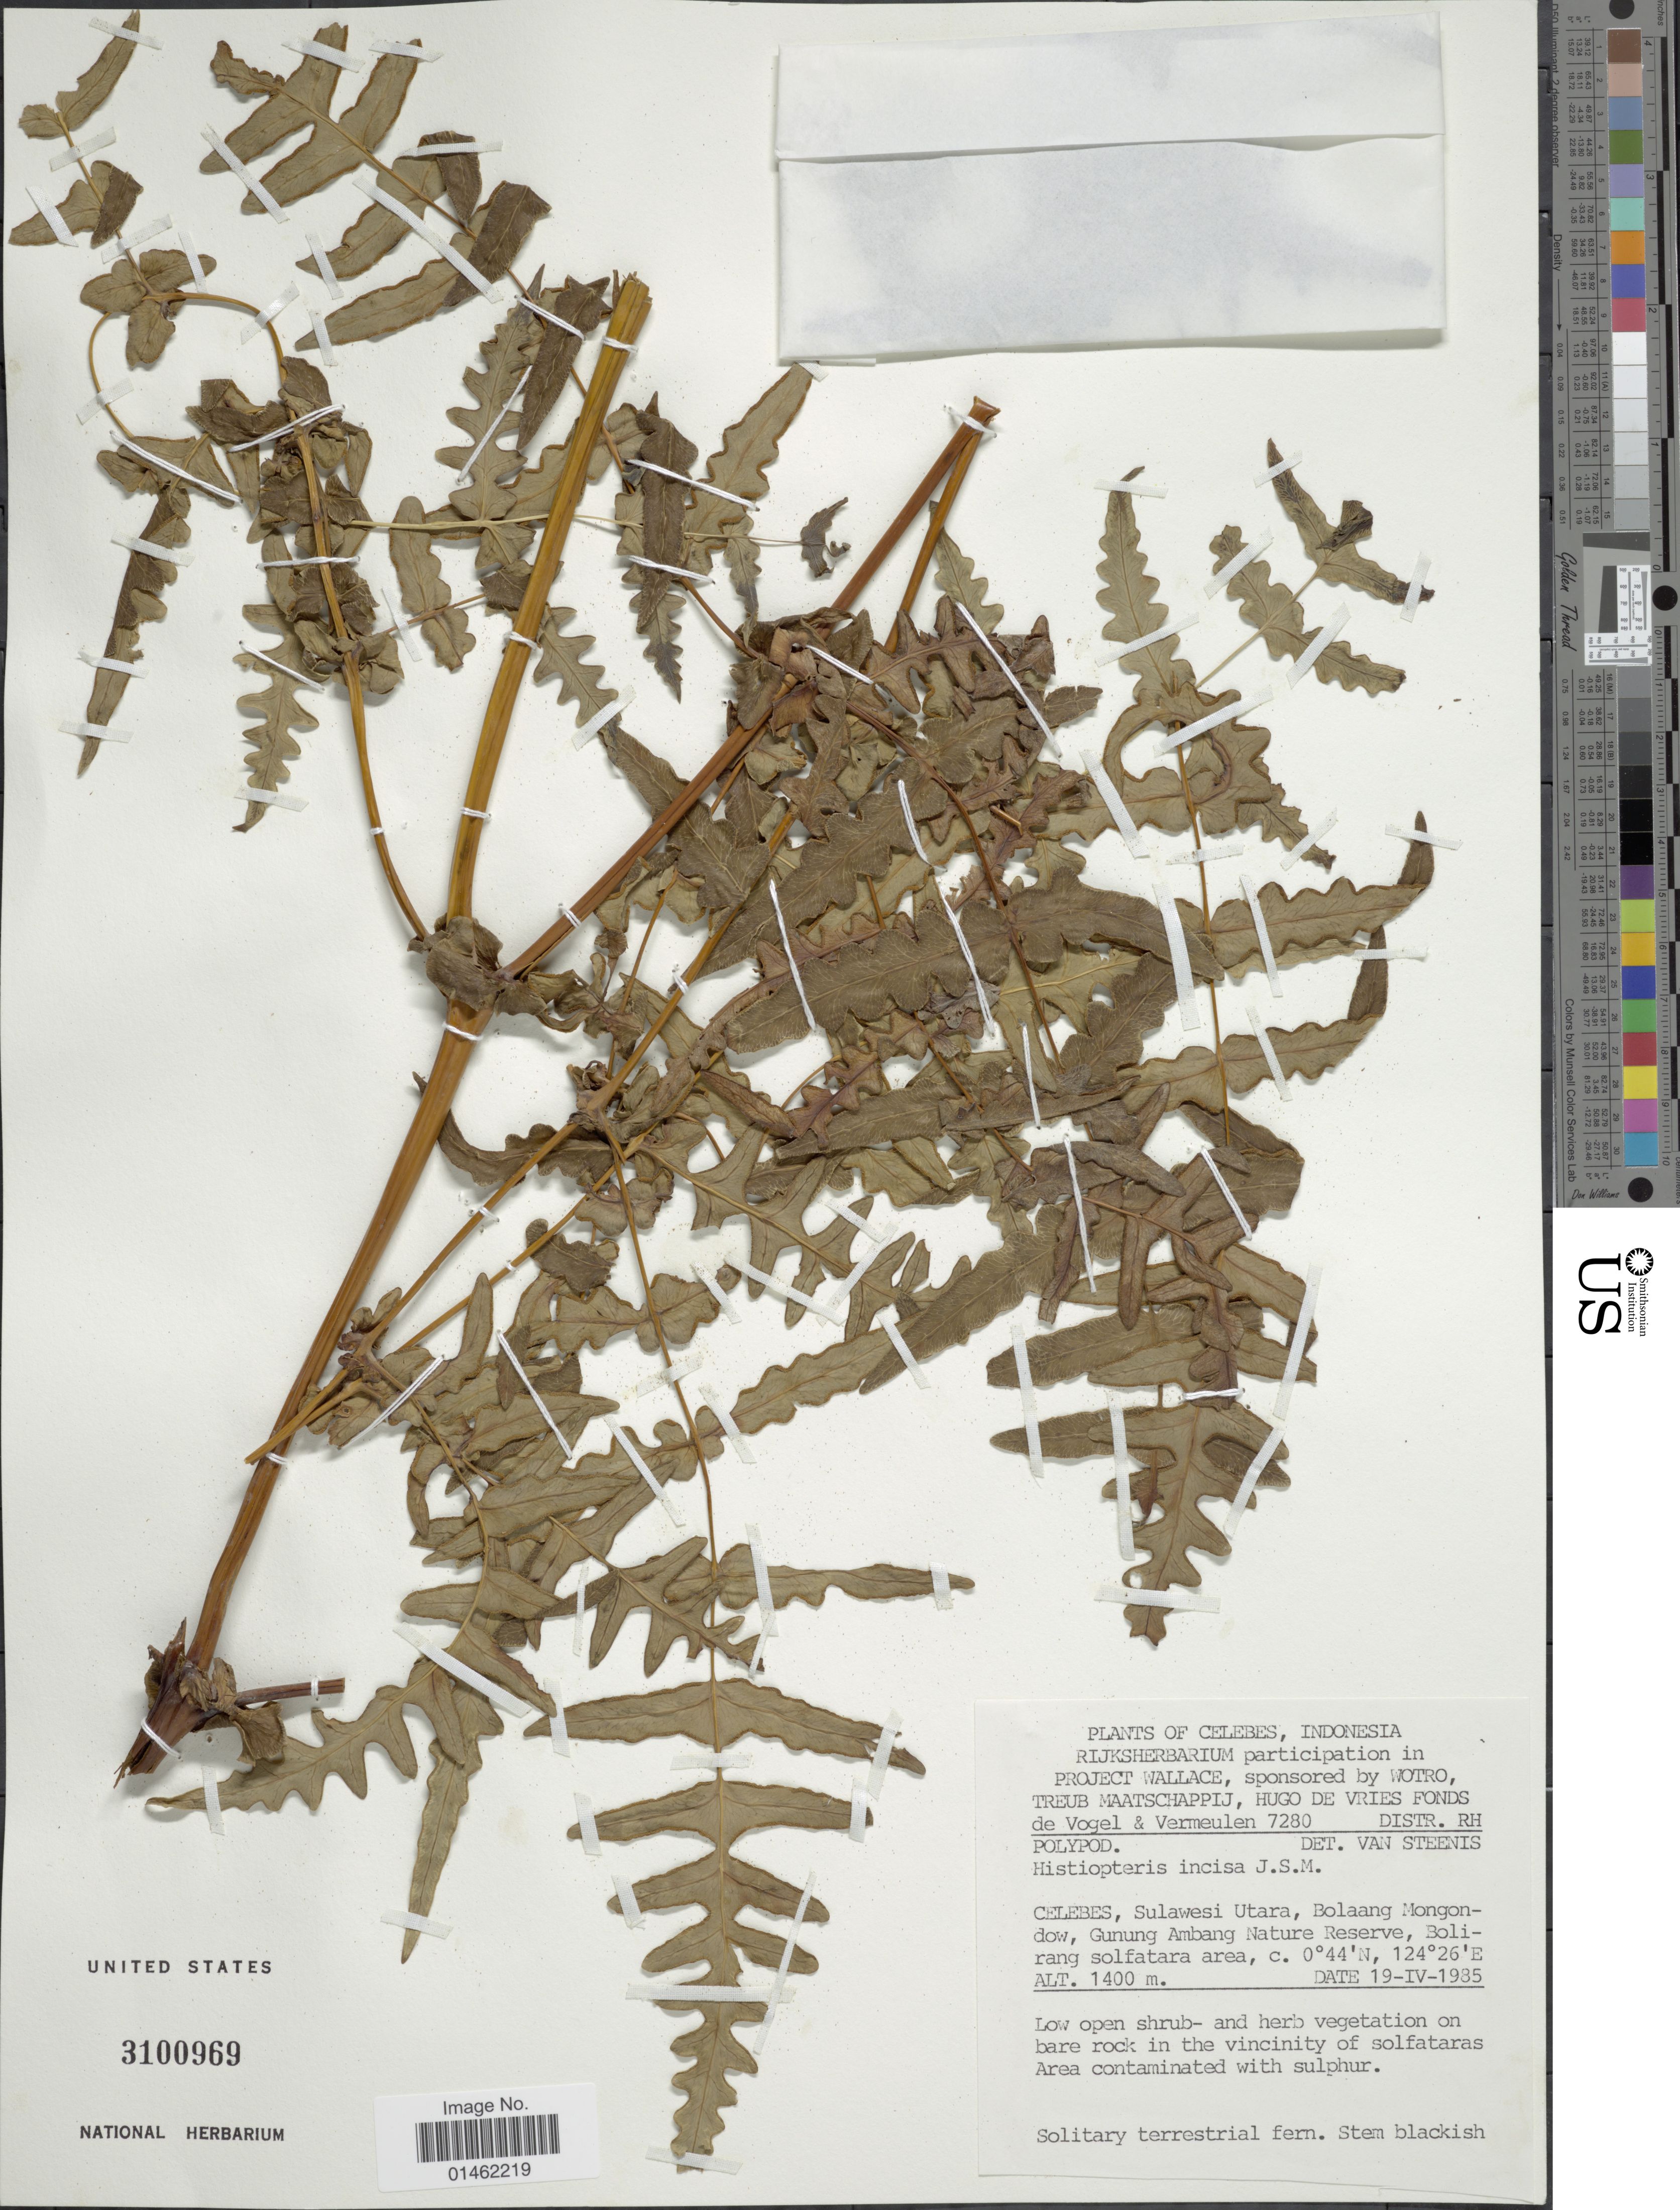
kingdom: Plantae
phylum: Tracheophyta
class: Polypodiopsida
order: Polypodiales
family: Dennstaedtiaceae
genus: Histiopteris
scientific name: Histiopteris incisa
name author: (Thunb.) J. Sm.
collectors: De Vogel & Vermeulen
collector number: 7280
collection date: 1985-04-19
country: Indonesia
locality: Celebes, Sulawesi Utara, Bolaang Mongondow, Gunung Ambang Nature Reserve, Bolirang solfatara area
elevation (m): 1400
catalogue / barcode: US 3100969